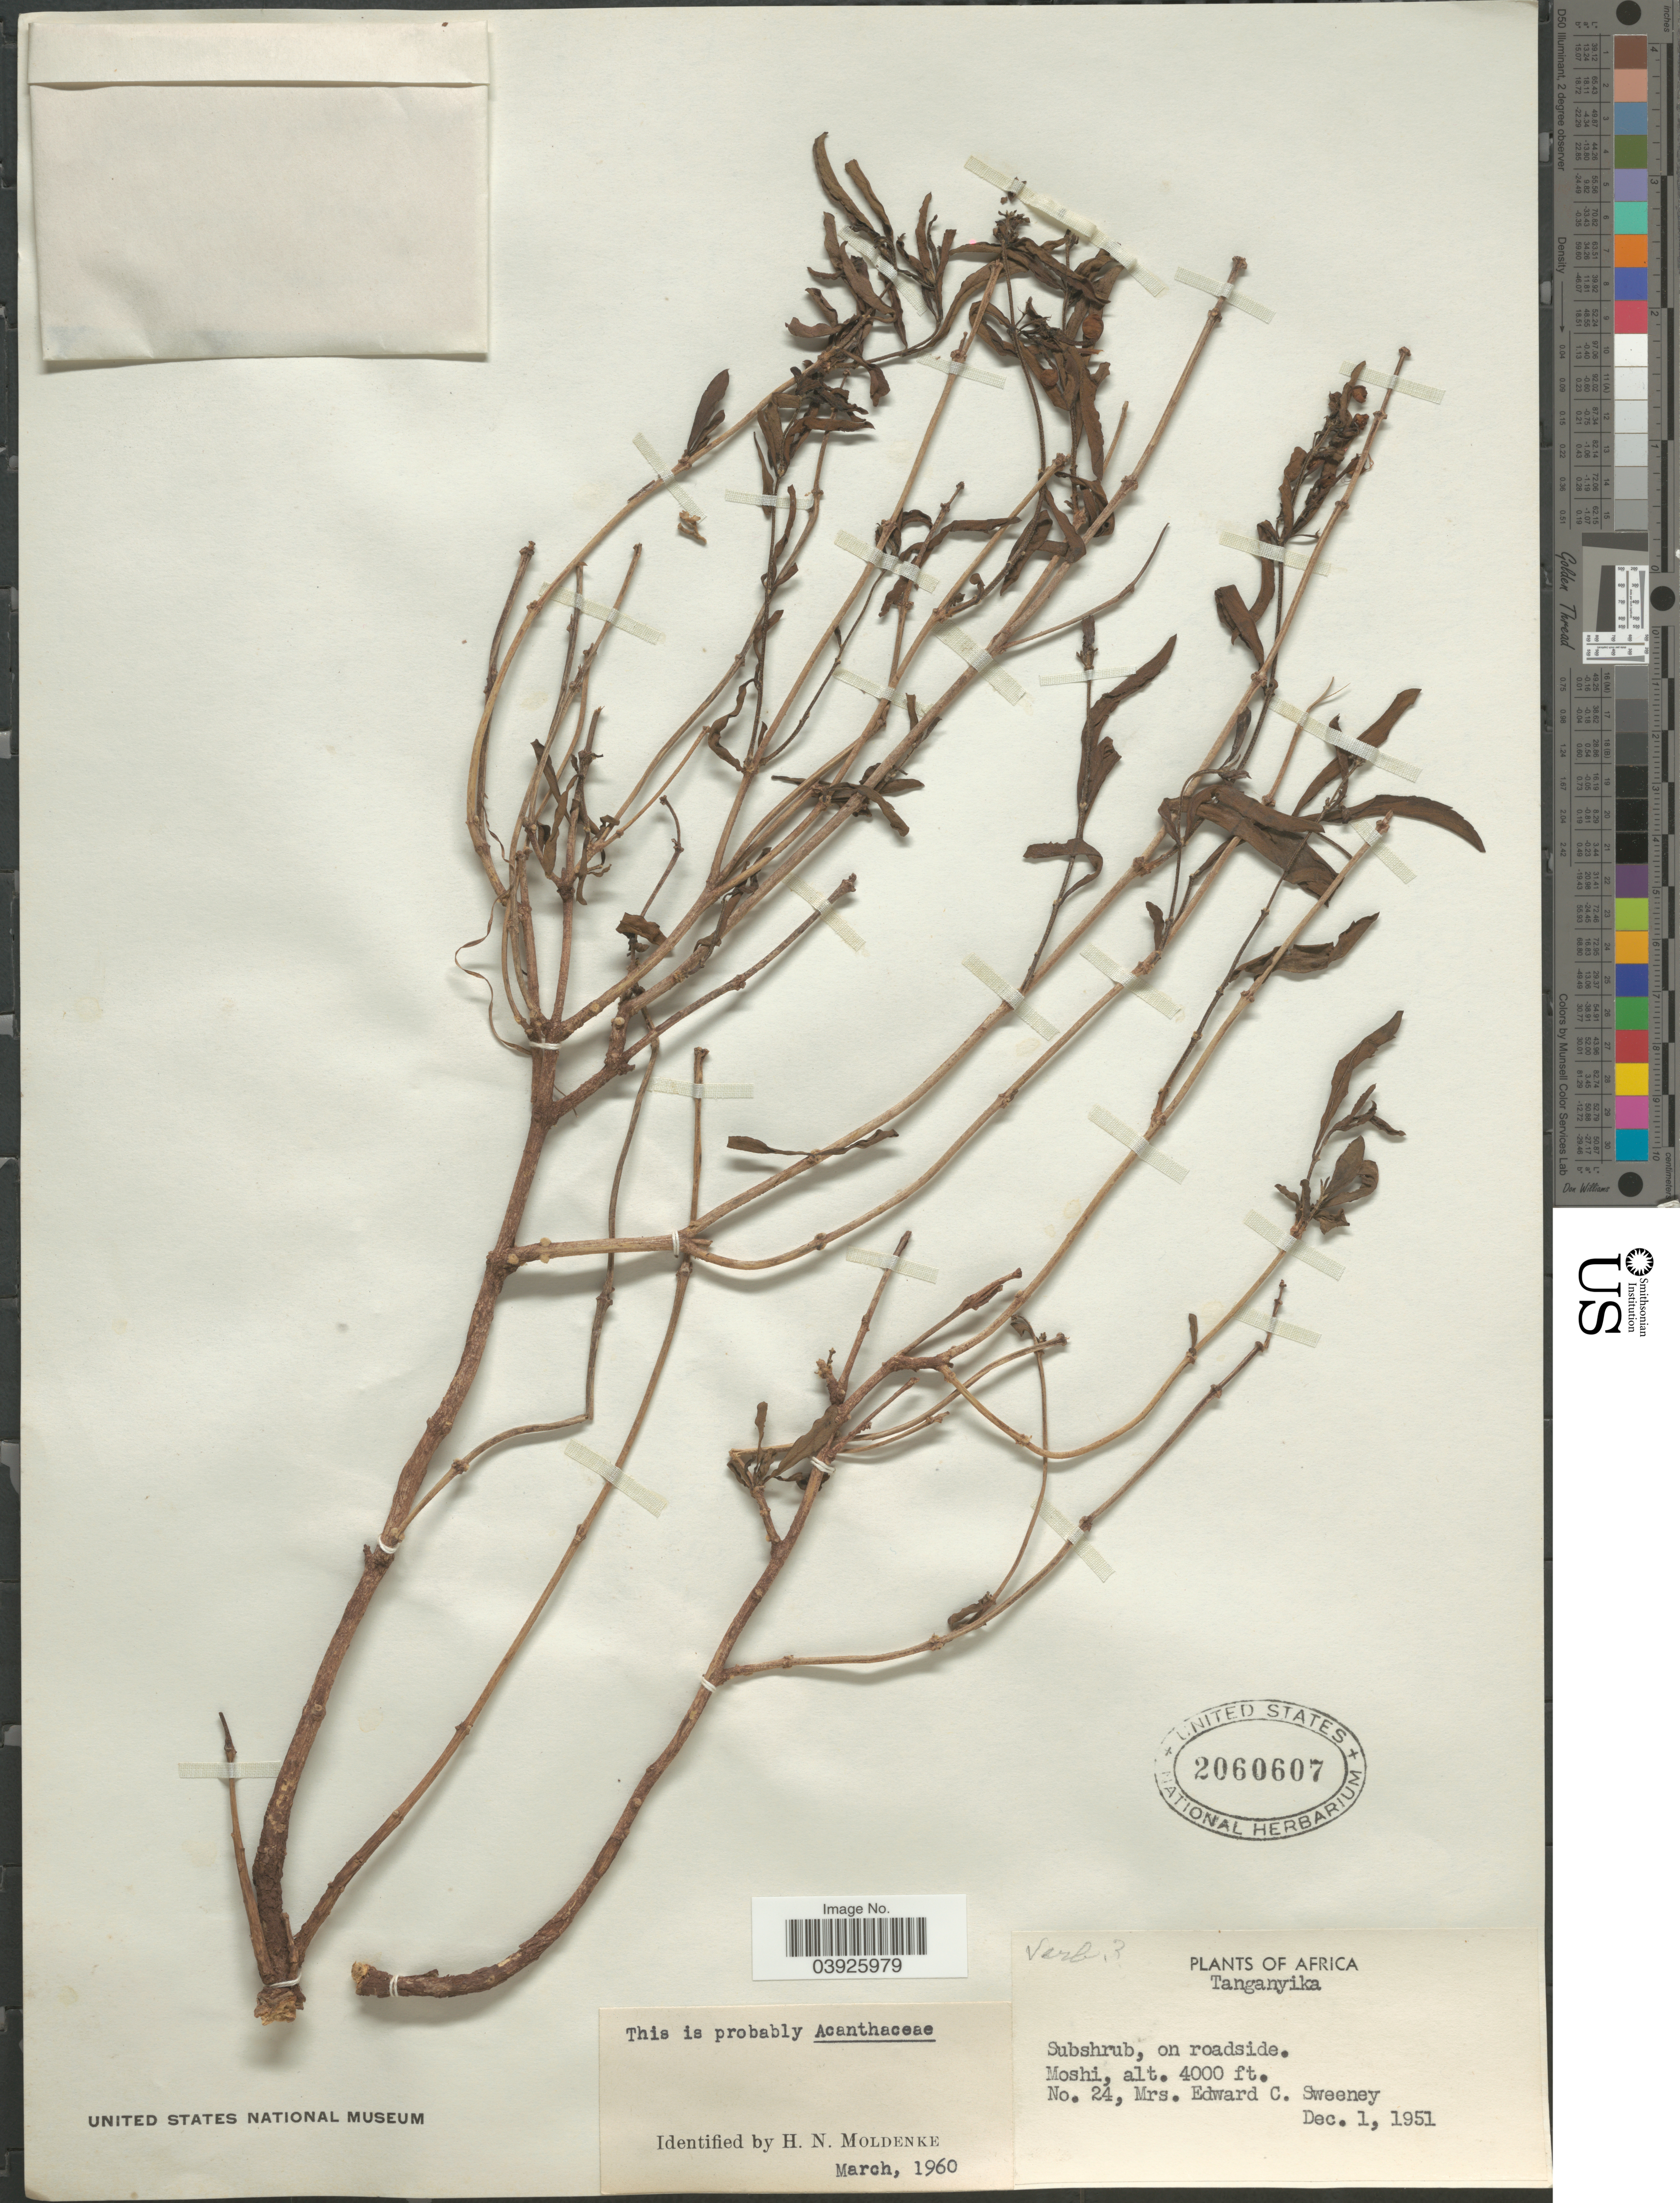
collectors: E. Sweeney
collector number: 24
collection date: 1951-12-01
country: Tanzania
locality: Tanganyika. Subshrub, on roadside. Moshi.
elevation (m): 1219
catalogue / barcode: US 2060607